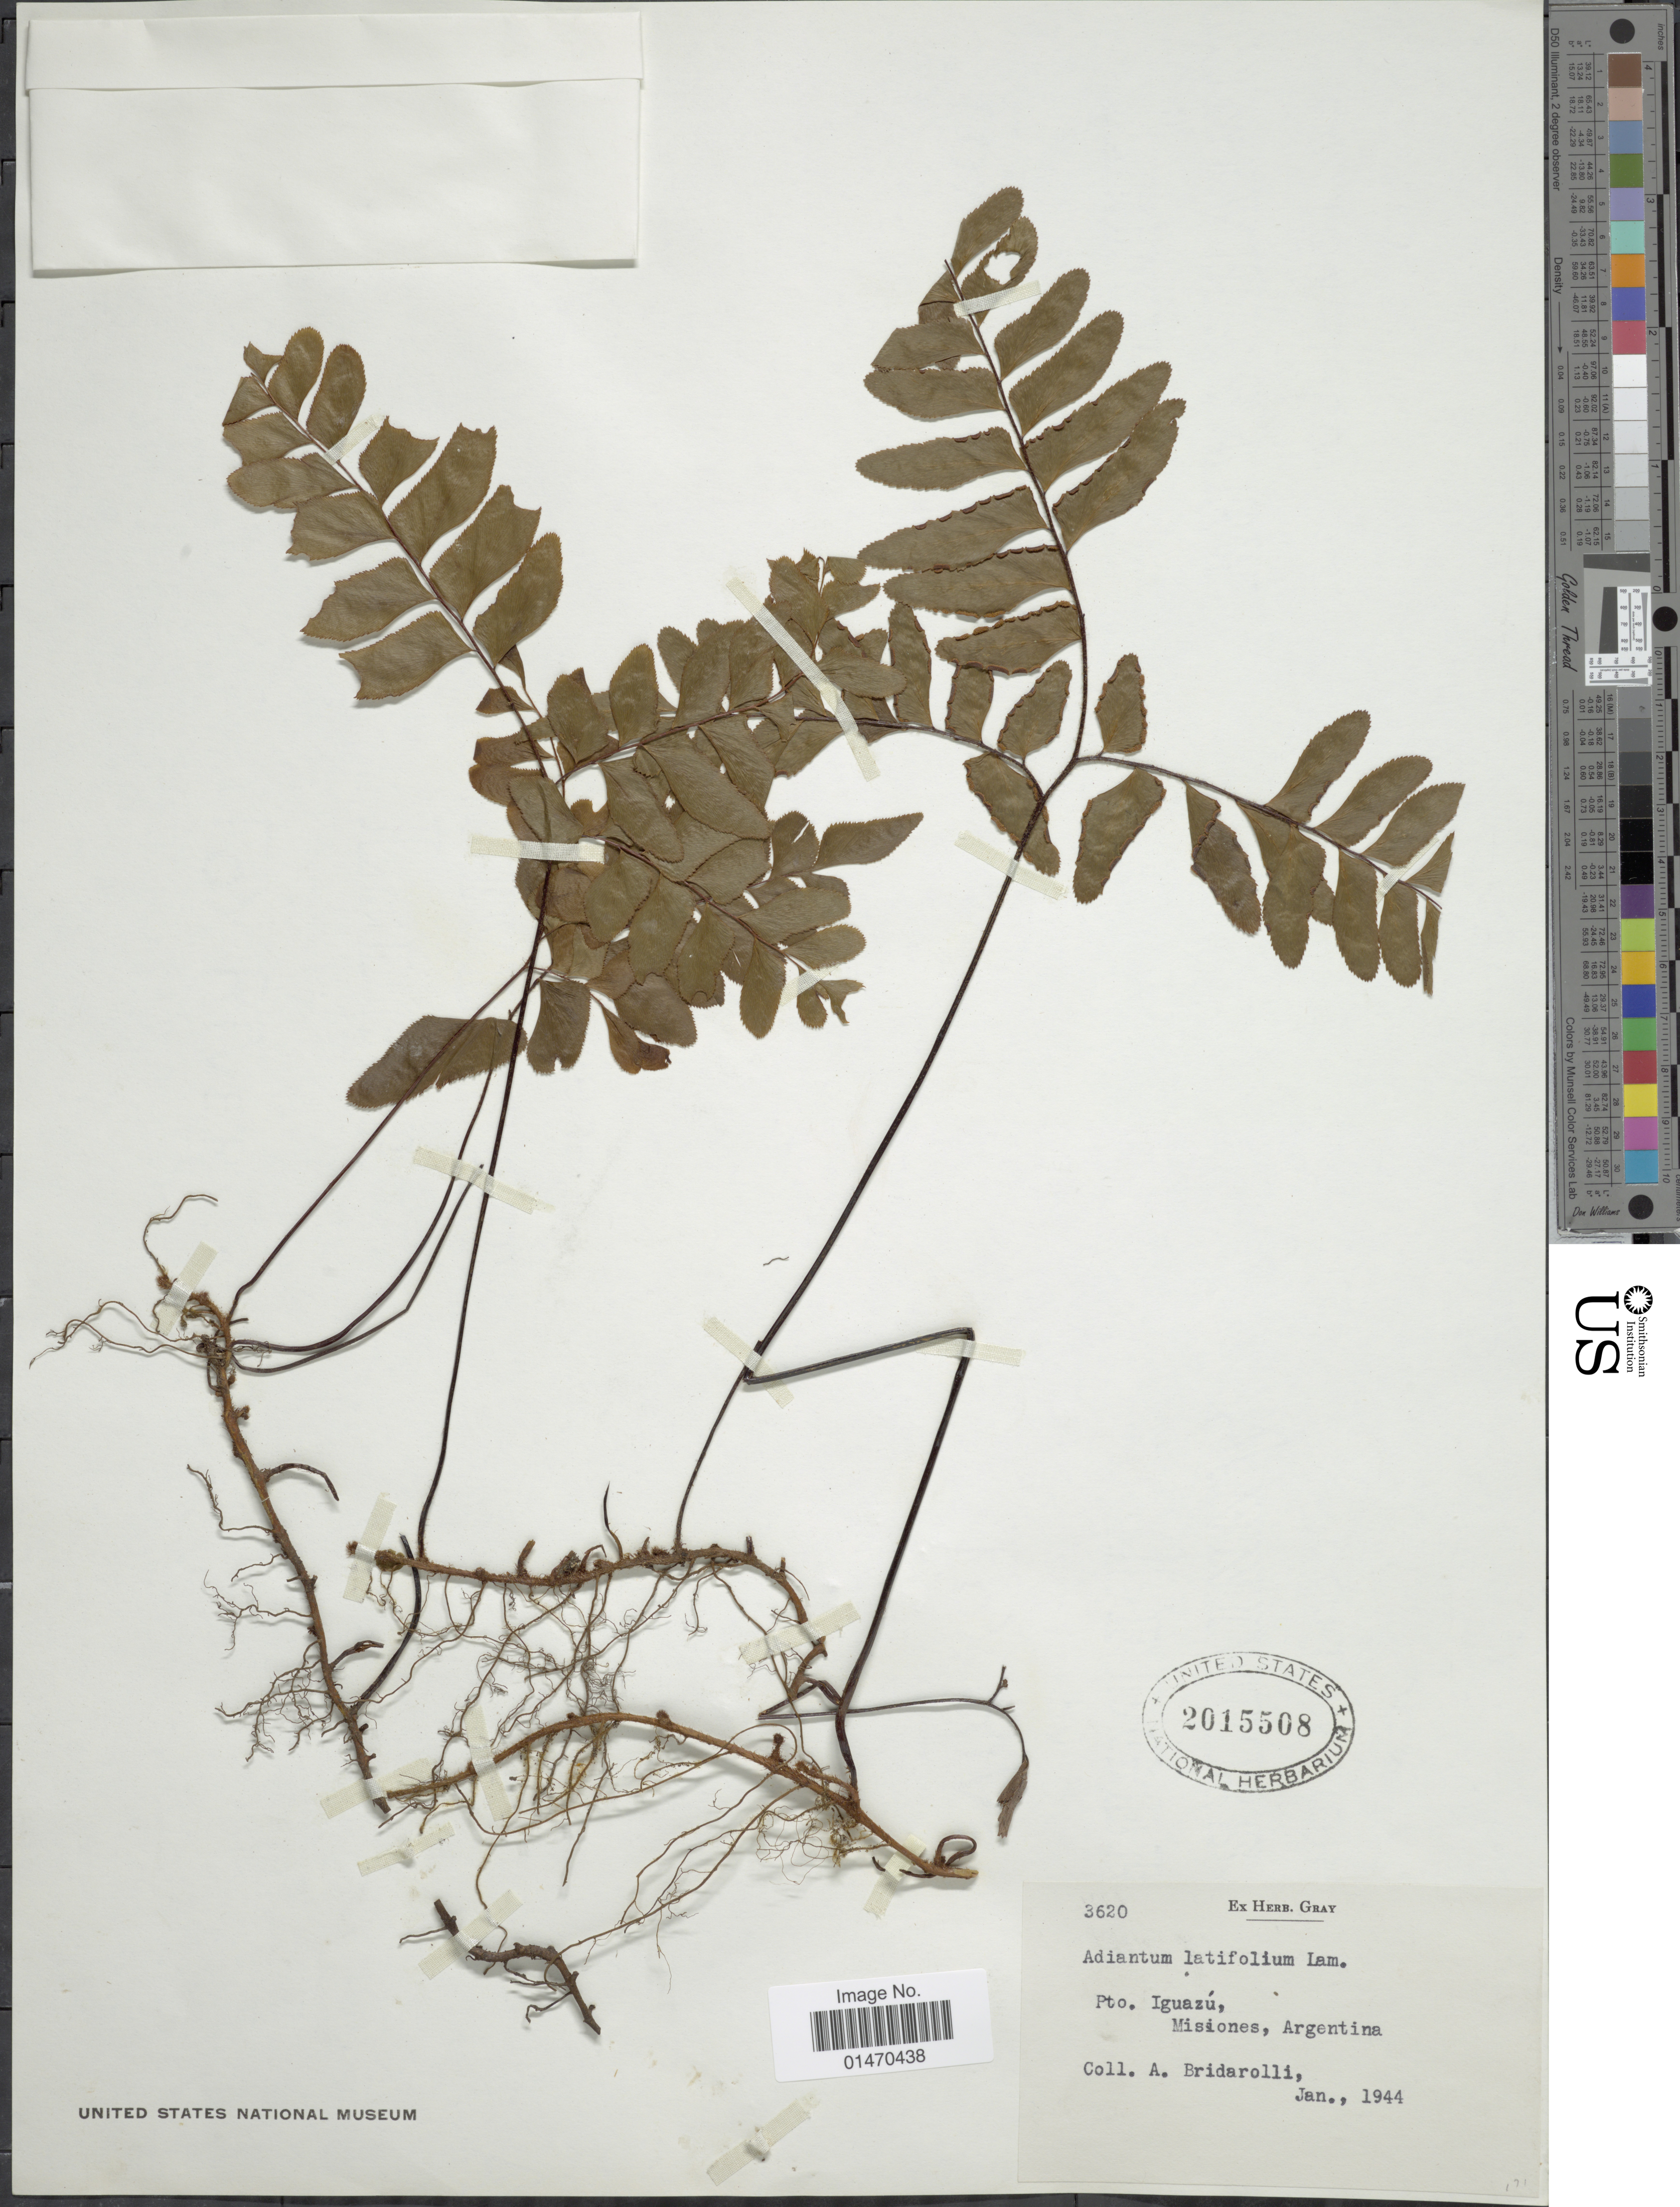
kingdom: Plantae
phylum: Tracheophyta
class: Polypodiopsida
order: Polypodiales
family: Pteridaceae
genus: Adiantum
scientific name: Adiantum latifolium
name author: Lam.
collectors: A. Bridarolli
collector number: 3620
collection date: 1944-01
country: Argentina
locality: Pto. Iguazú, Misiones, Argentina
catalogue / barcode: US 2015508